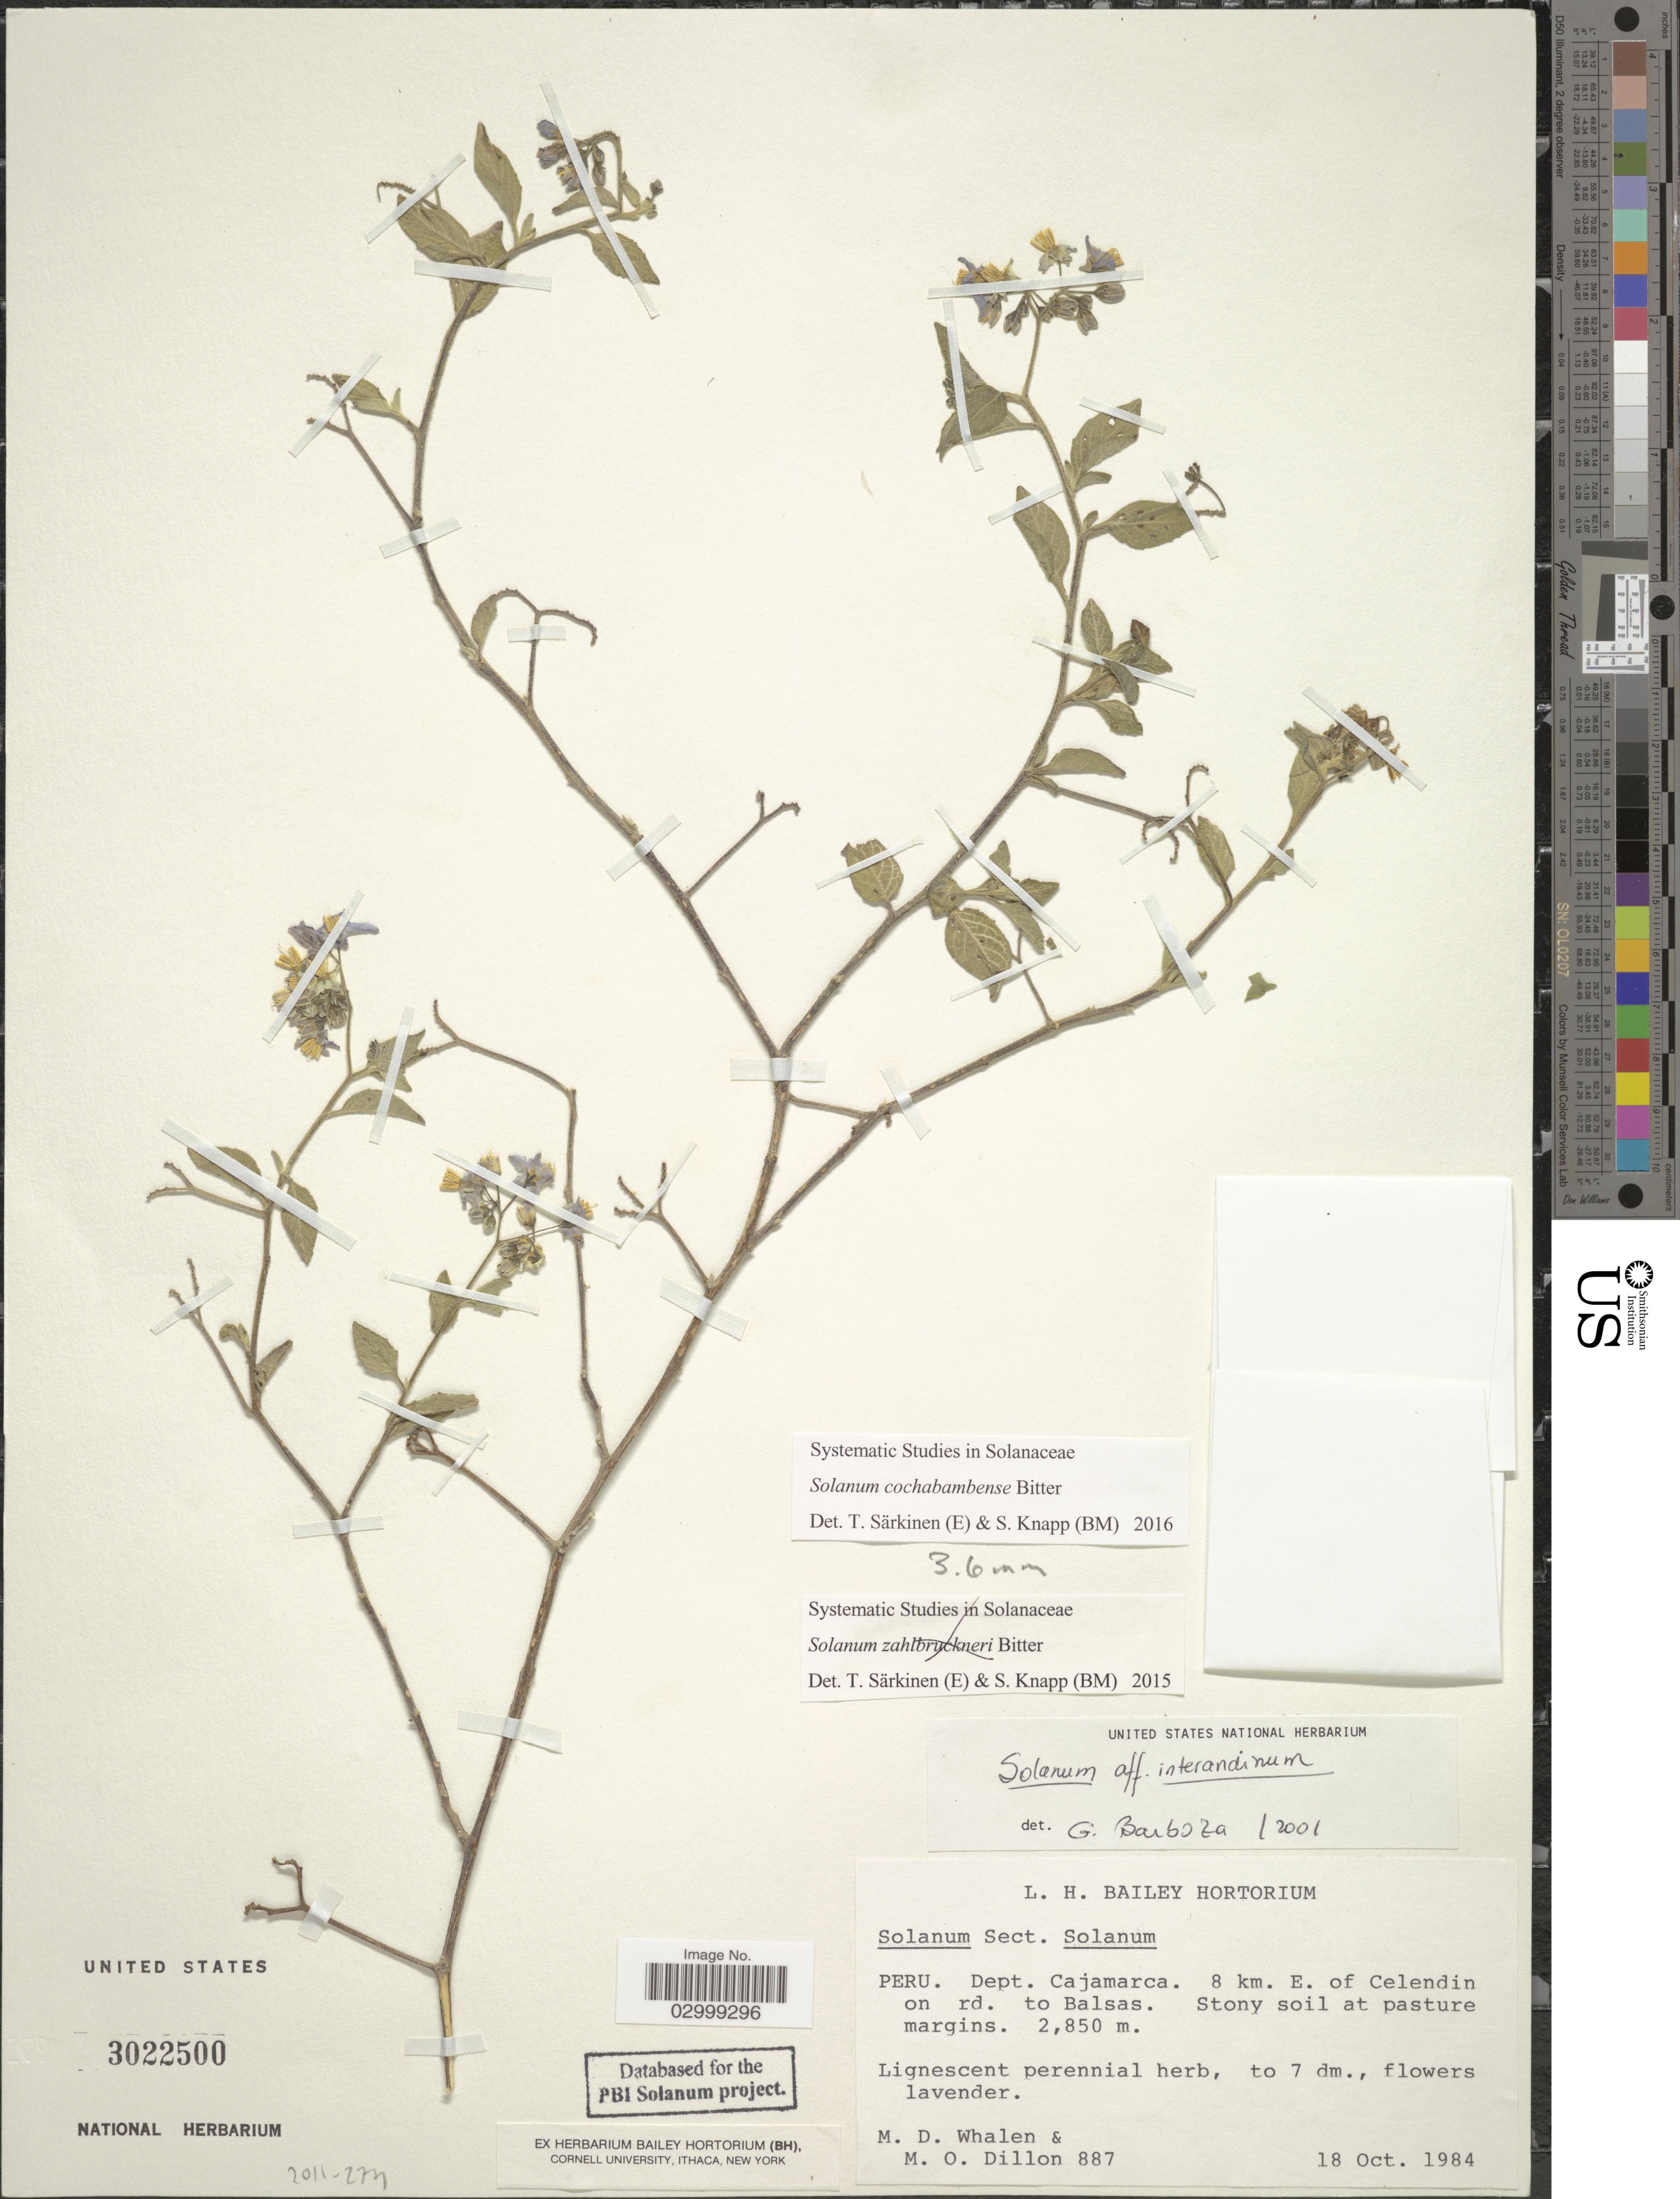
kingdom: Plantae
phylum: Tracheophyta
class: Magnoliopsida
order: Solanales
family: Solanaceae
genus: Solanum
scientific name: Solanum cochabambense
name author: Bitter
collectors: M. Whalen & M. O. Dillon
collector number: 887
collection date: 1984-10-18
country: Peru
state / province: Cajamarca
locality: Dept. Cajamarca, 8 km. E of Celendin on rd. to Balsas.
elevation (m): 2850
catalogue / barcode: US 3022500